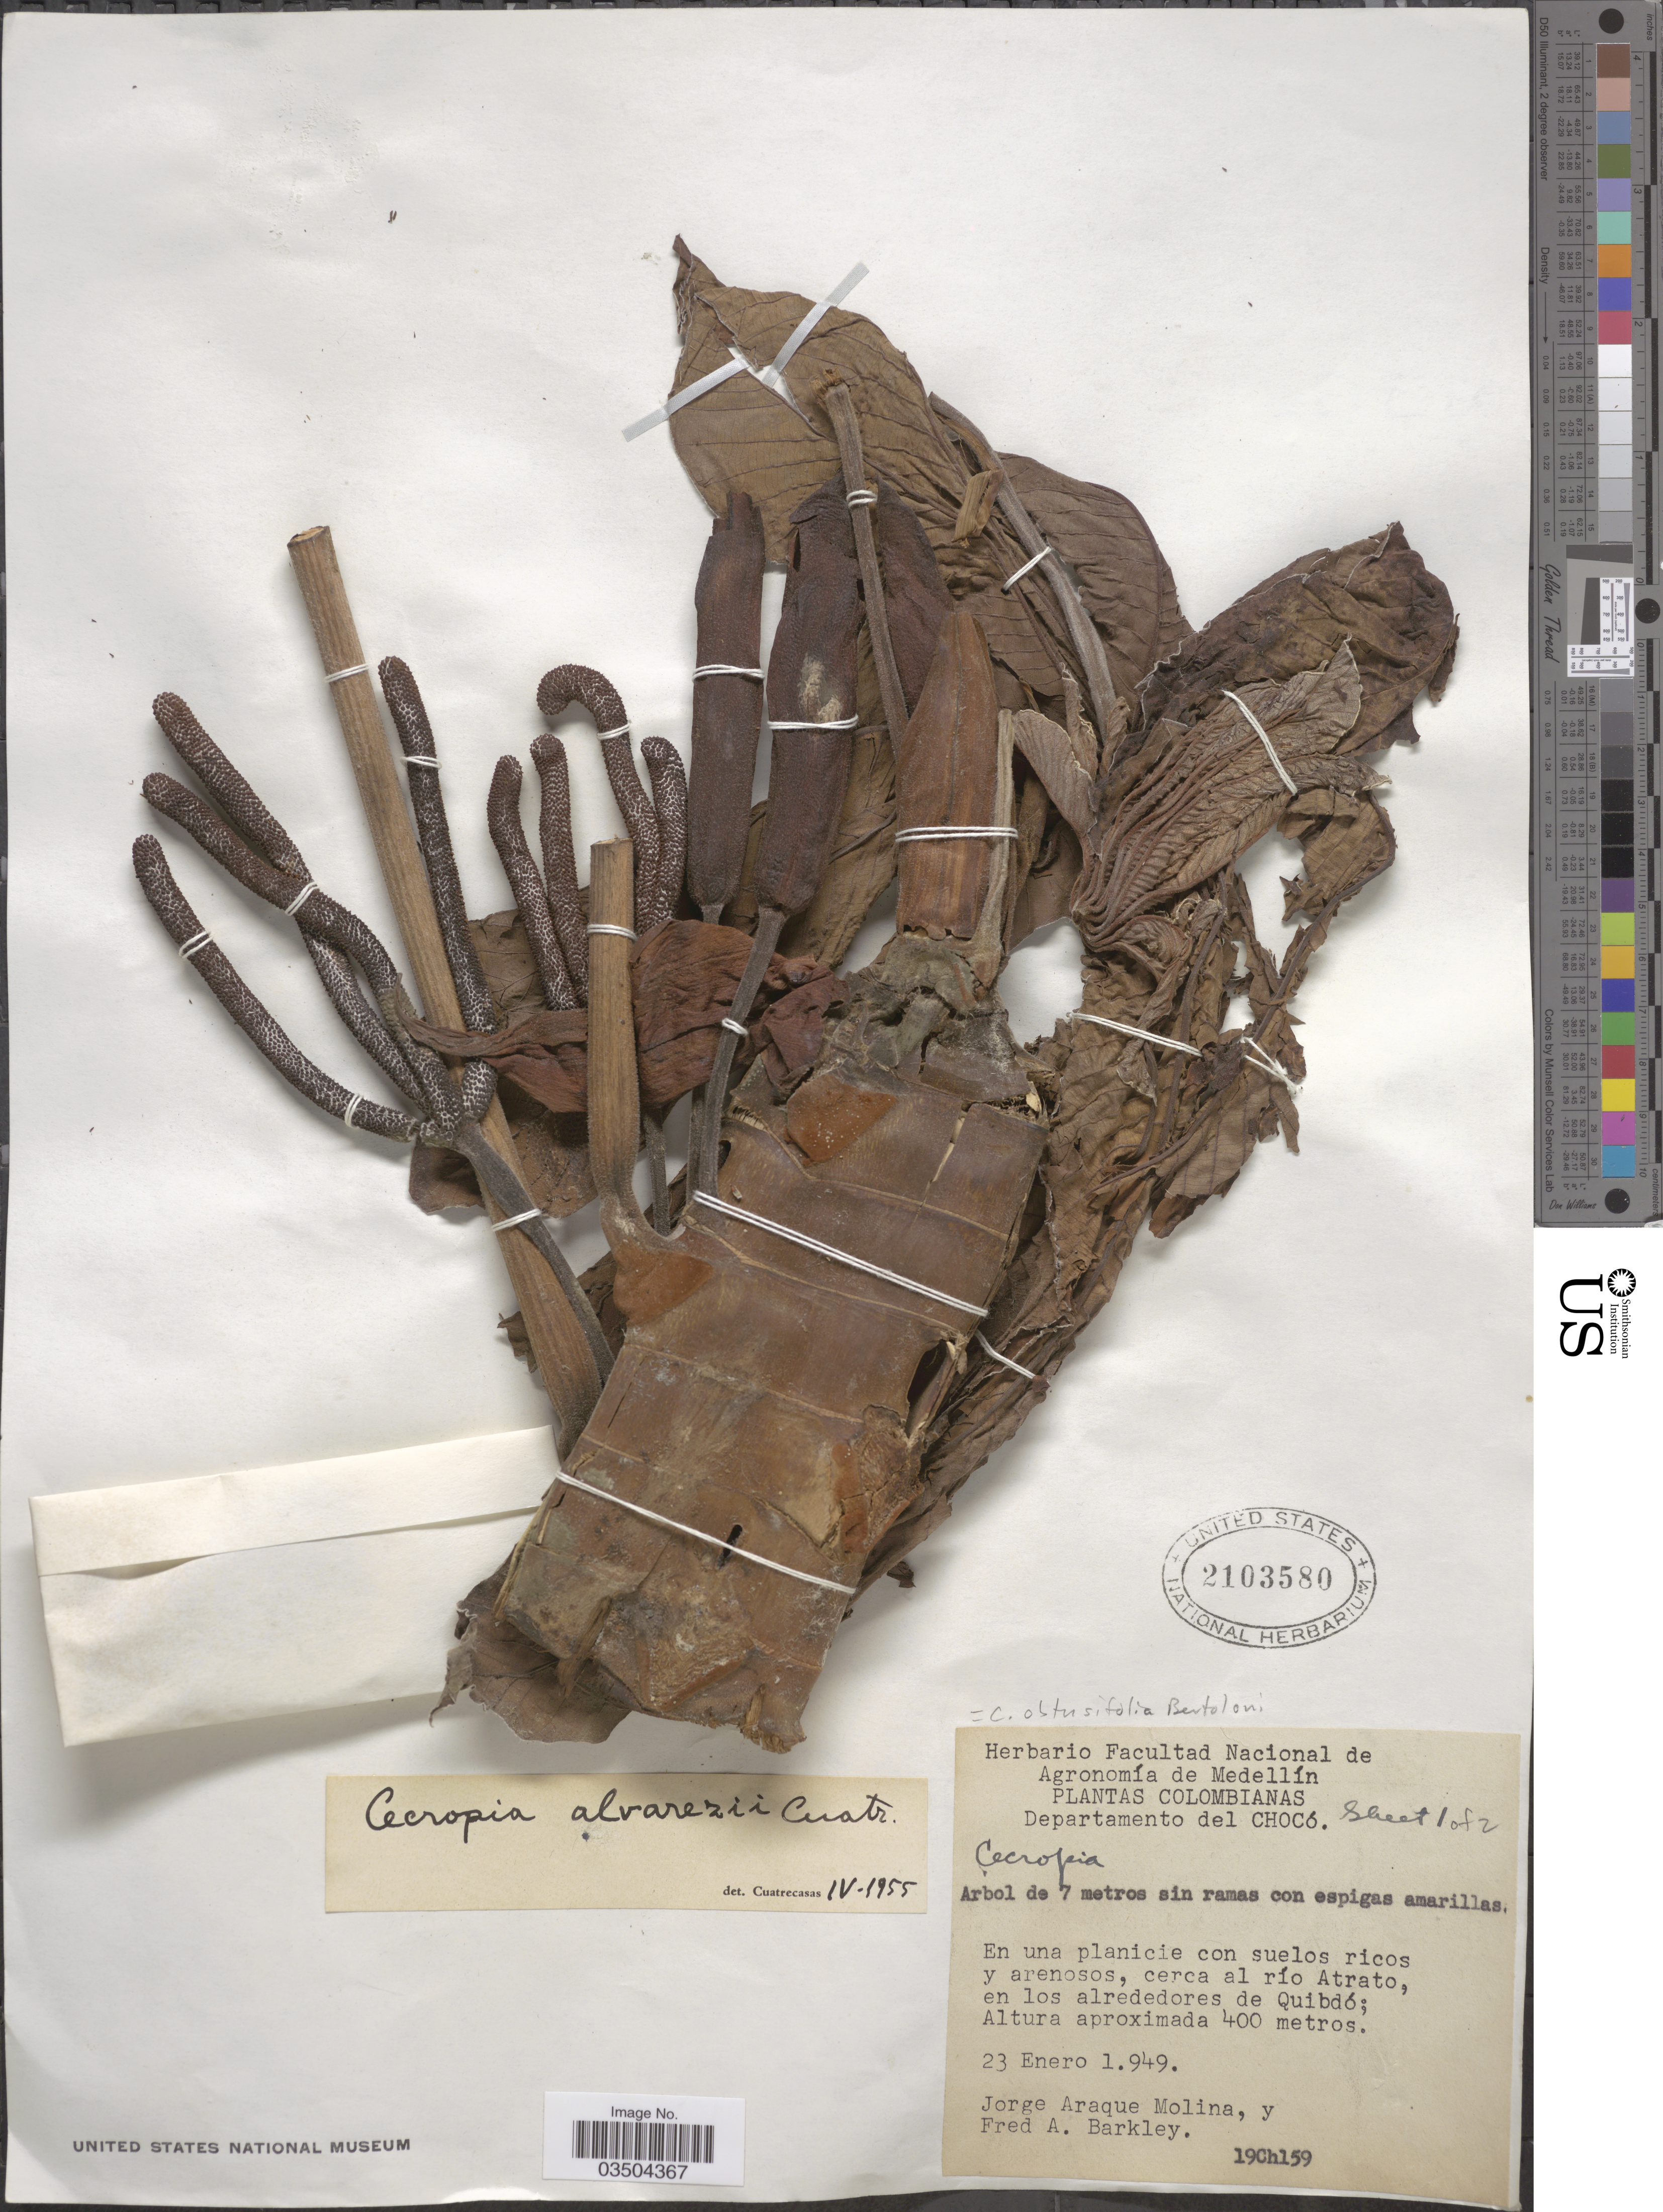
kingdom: Plantae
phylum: Tracheophyta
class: Magnoliopsida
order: Rosales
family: Urticaceae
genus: Cecropia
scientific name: Cecropia obtusifolia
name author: Bertol.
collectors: J. Araque Molina & F. A. Barkley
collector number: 19Ch159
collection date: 1949-01-23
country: Colombia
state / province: Chocó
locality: Departamento del Chocó. Cerca al río Atrato, en los alrededores de Quibdó.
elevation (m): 400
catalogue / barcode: US 2103580